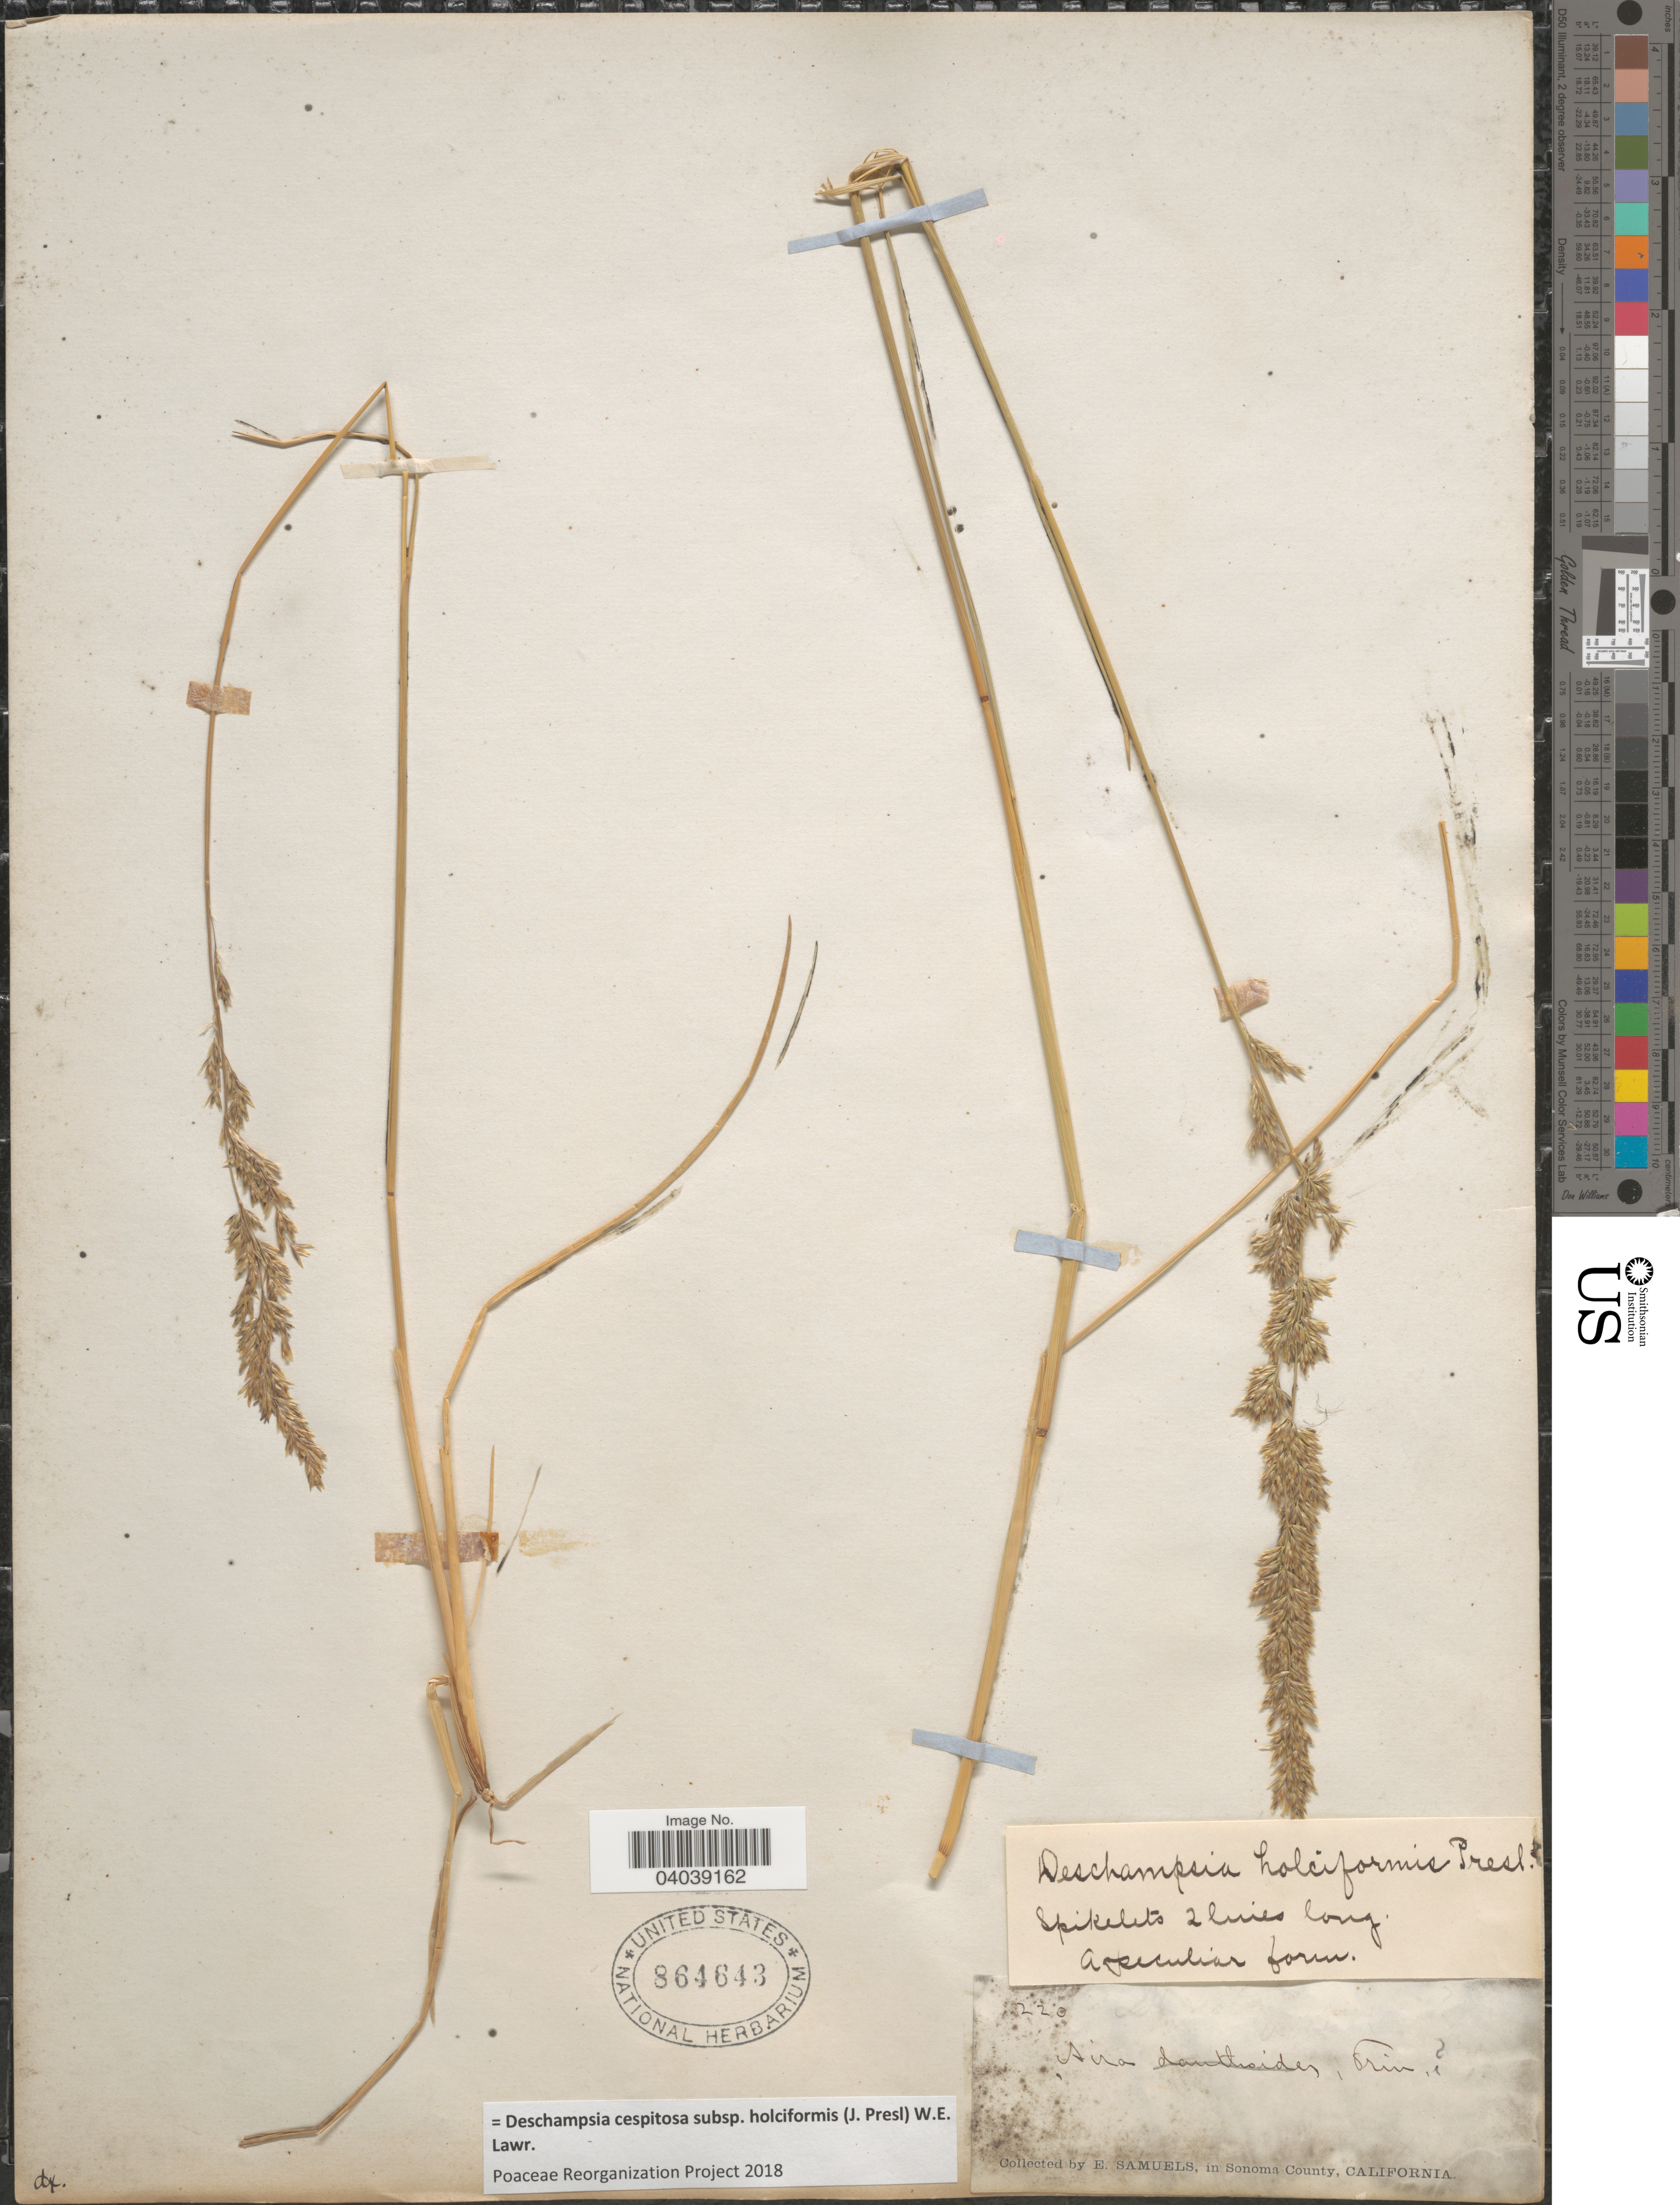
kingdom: Plantae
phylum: Tracheophyta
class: Liliopsida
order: Poales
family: Poaceae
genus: Deschampsia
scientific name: Deschampsia cespitosa subsp. holciformis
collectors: E. Samuels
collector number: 1220*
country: United States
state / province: California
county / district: Sonoma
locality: In Sonoma County.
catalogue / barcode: US 864643